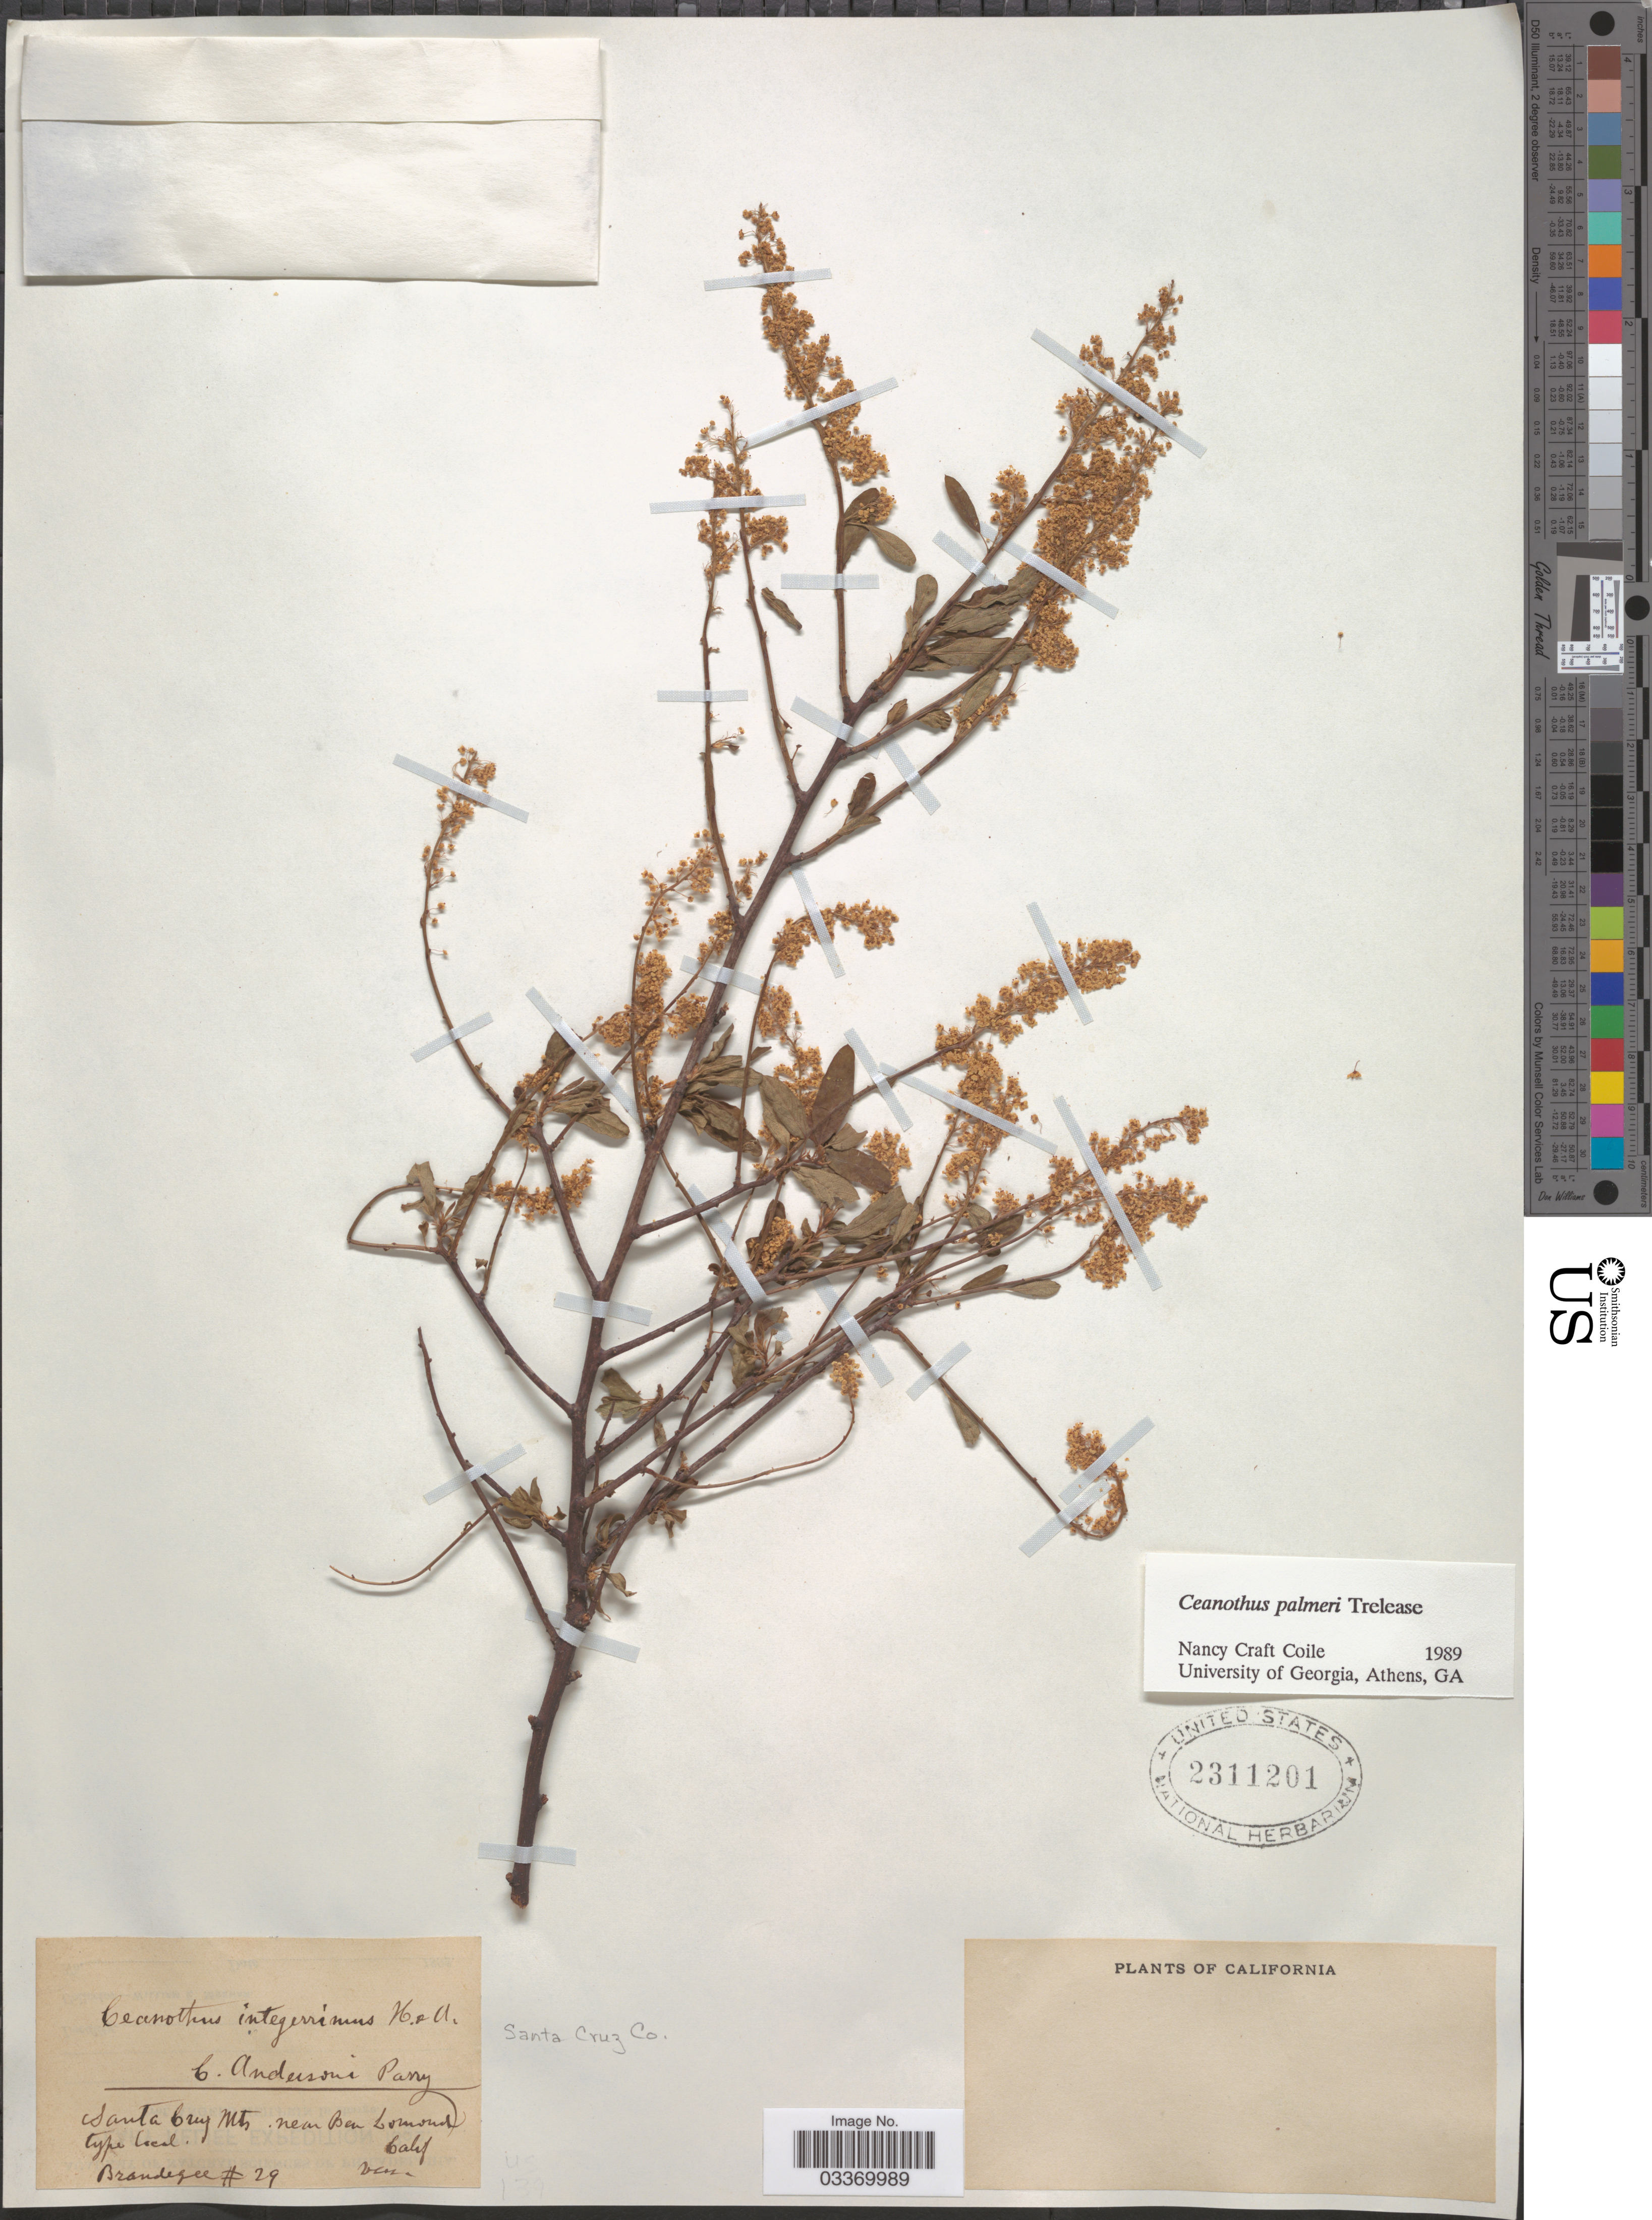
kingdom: Plantae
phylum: Tracheophyta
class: Magnoliopsida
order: Rosales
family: Rhamnaceae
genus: Ceanothus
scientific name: Ceanothus palmeri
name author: Trel.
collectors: -- Brandegee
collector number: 29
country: United States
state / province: California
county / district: Santa Cruz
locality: Santa Cruz Mts. near Ben Lomond. Santa Cruz Co.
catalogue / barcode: US 2311201